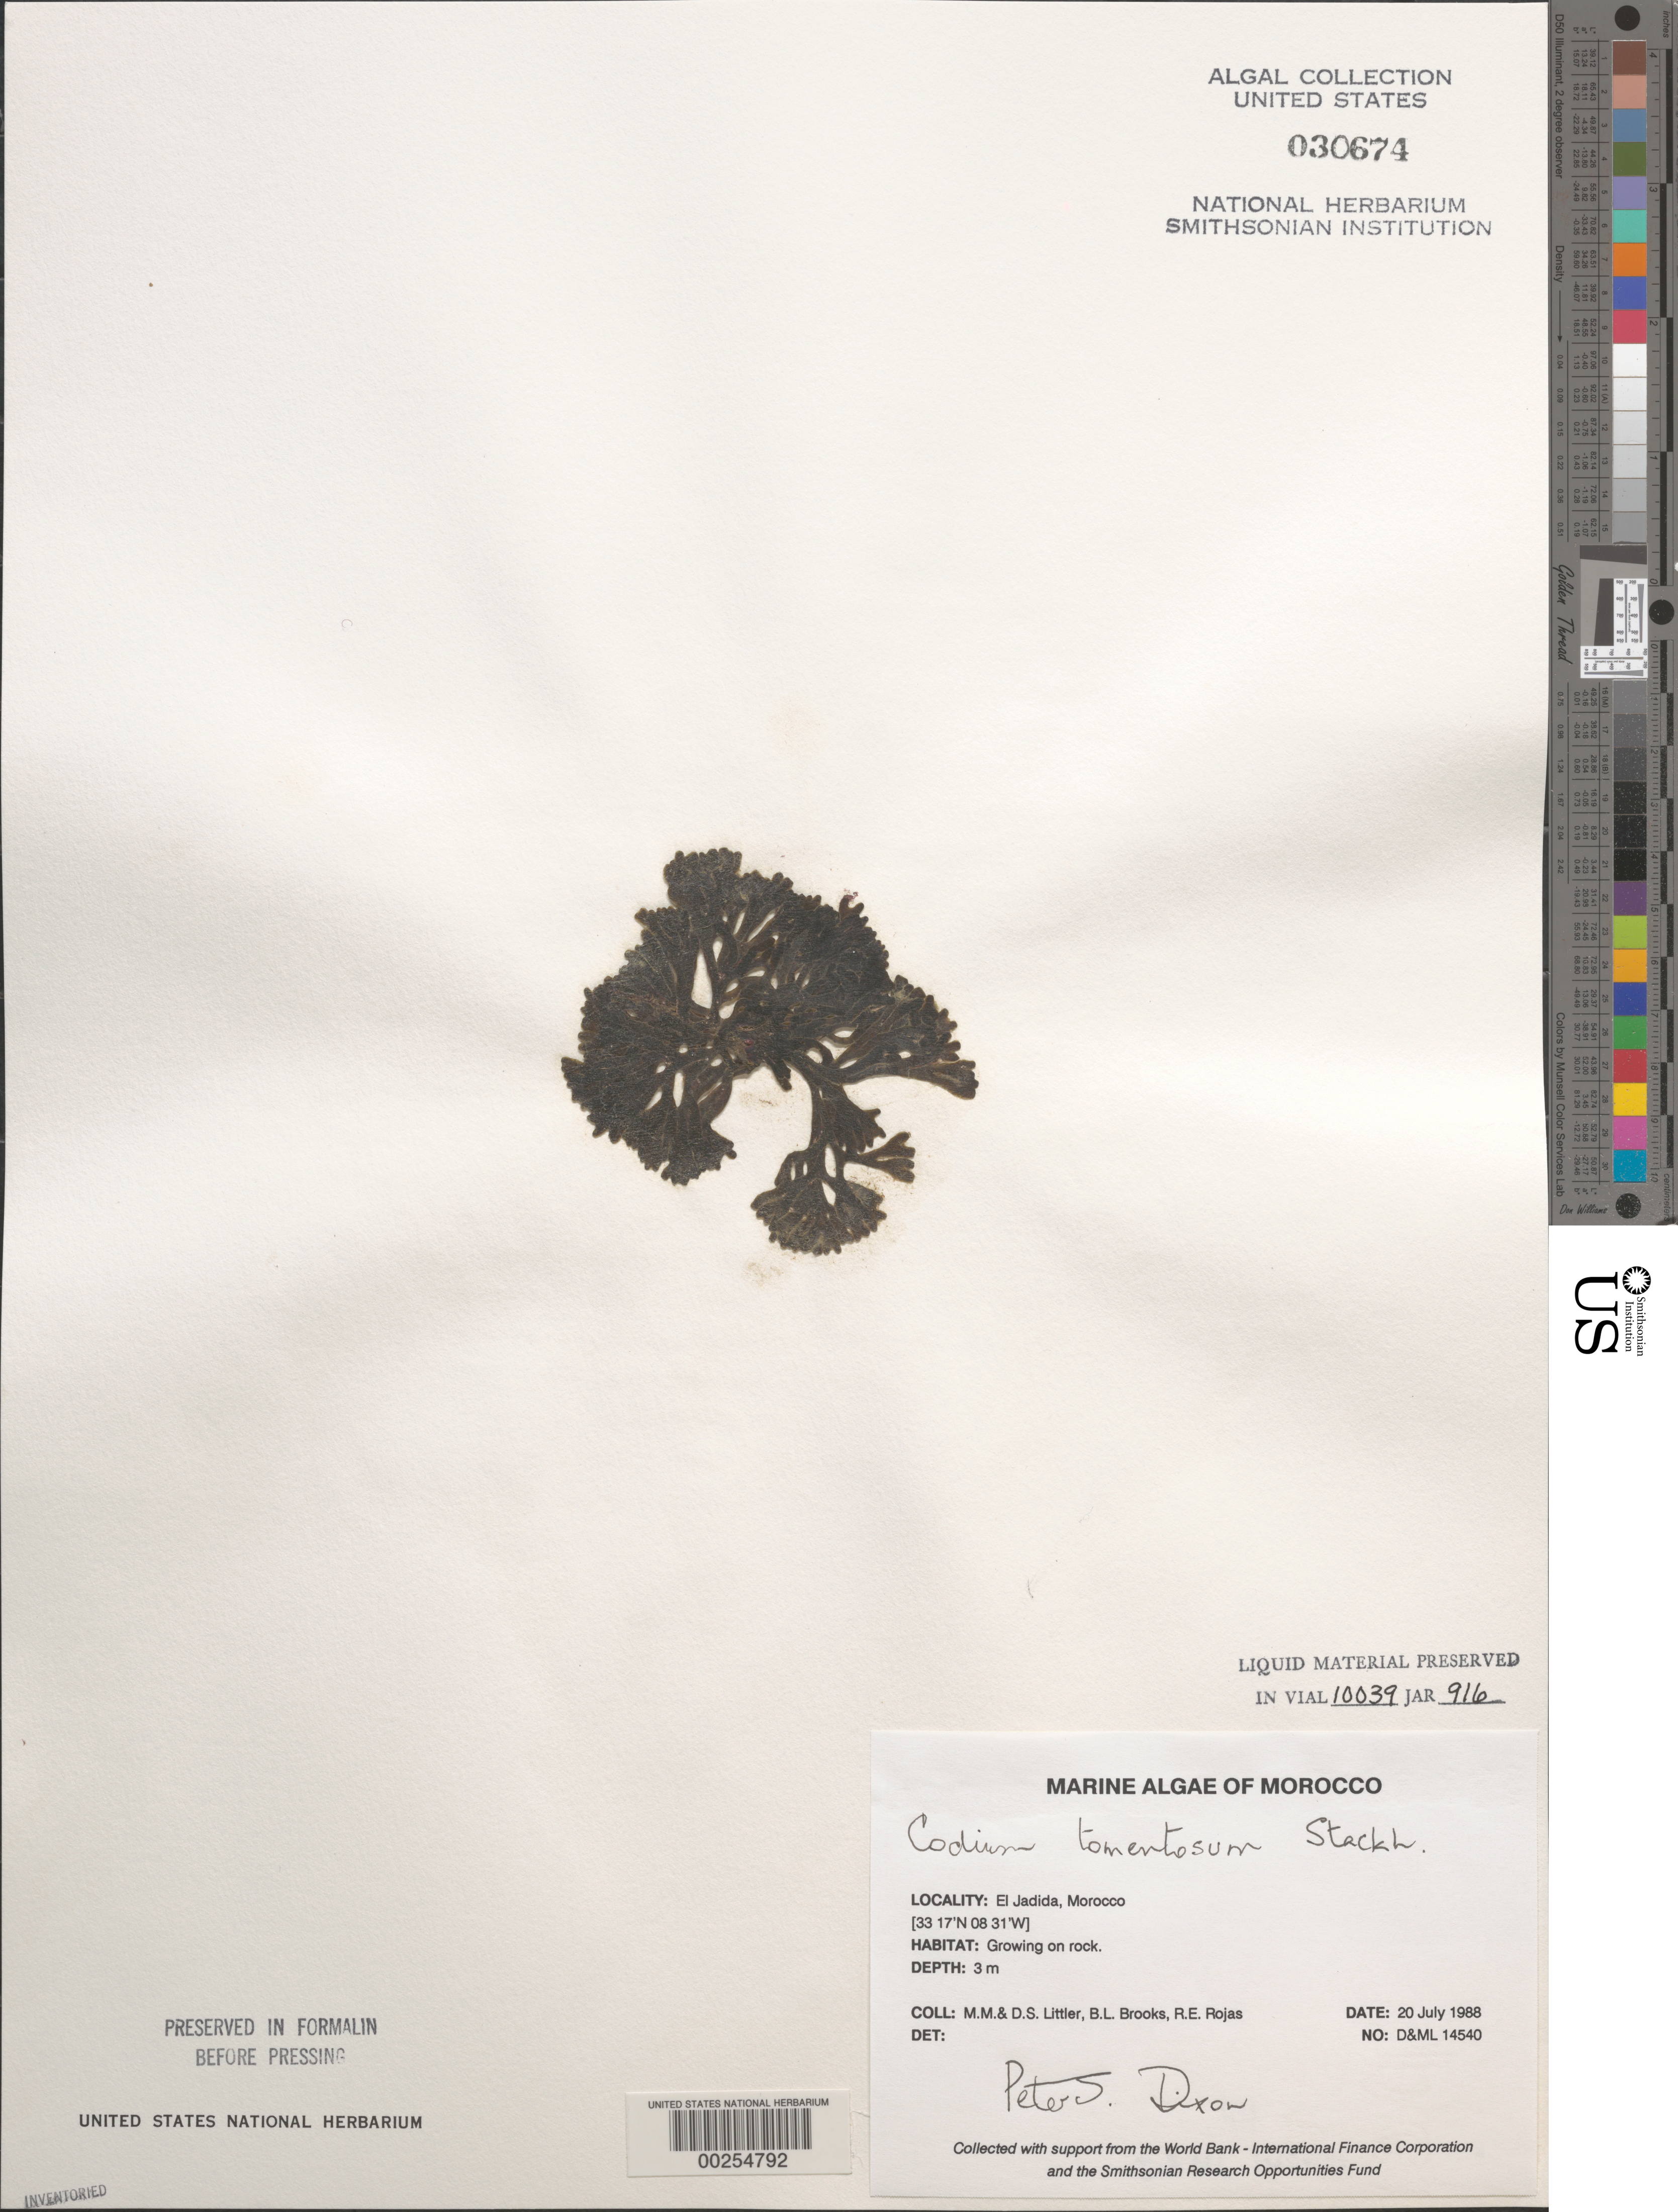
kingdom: Plantae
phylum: Chlorophyta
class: Ulvophyceae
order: Bryopsidales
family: Codiaceae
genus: Codium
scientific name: Codium tomentosum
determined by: Dixon, P. S.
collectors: M. M. Littler, D. S. Littler, B. Brooks & R. Rojas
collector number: D&ML 14540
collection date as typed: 20 Jul 1988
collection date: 1988-07-20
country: Morocco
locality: El Jadida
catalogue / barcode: US 30674